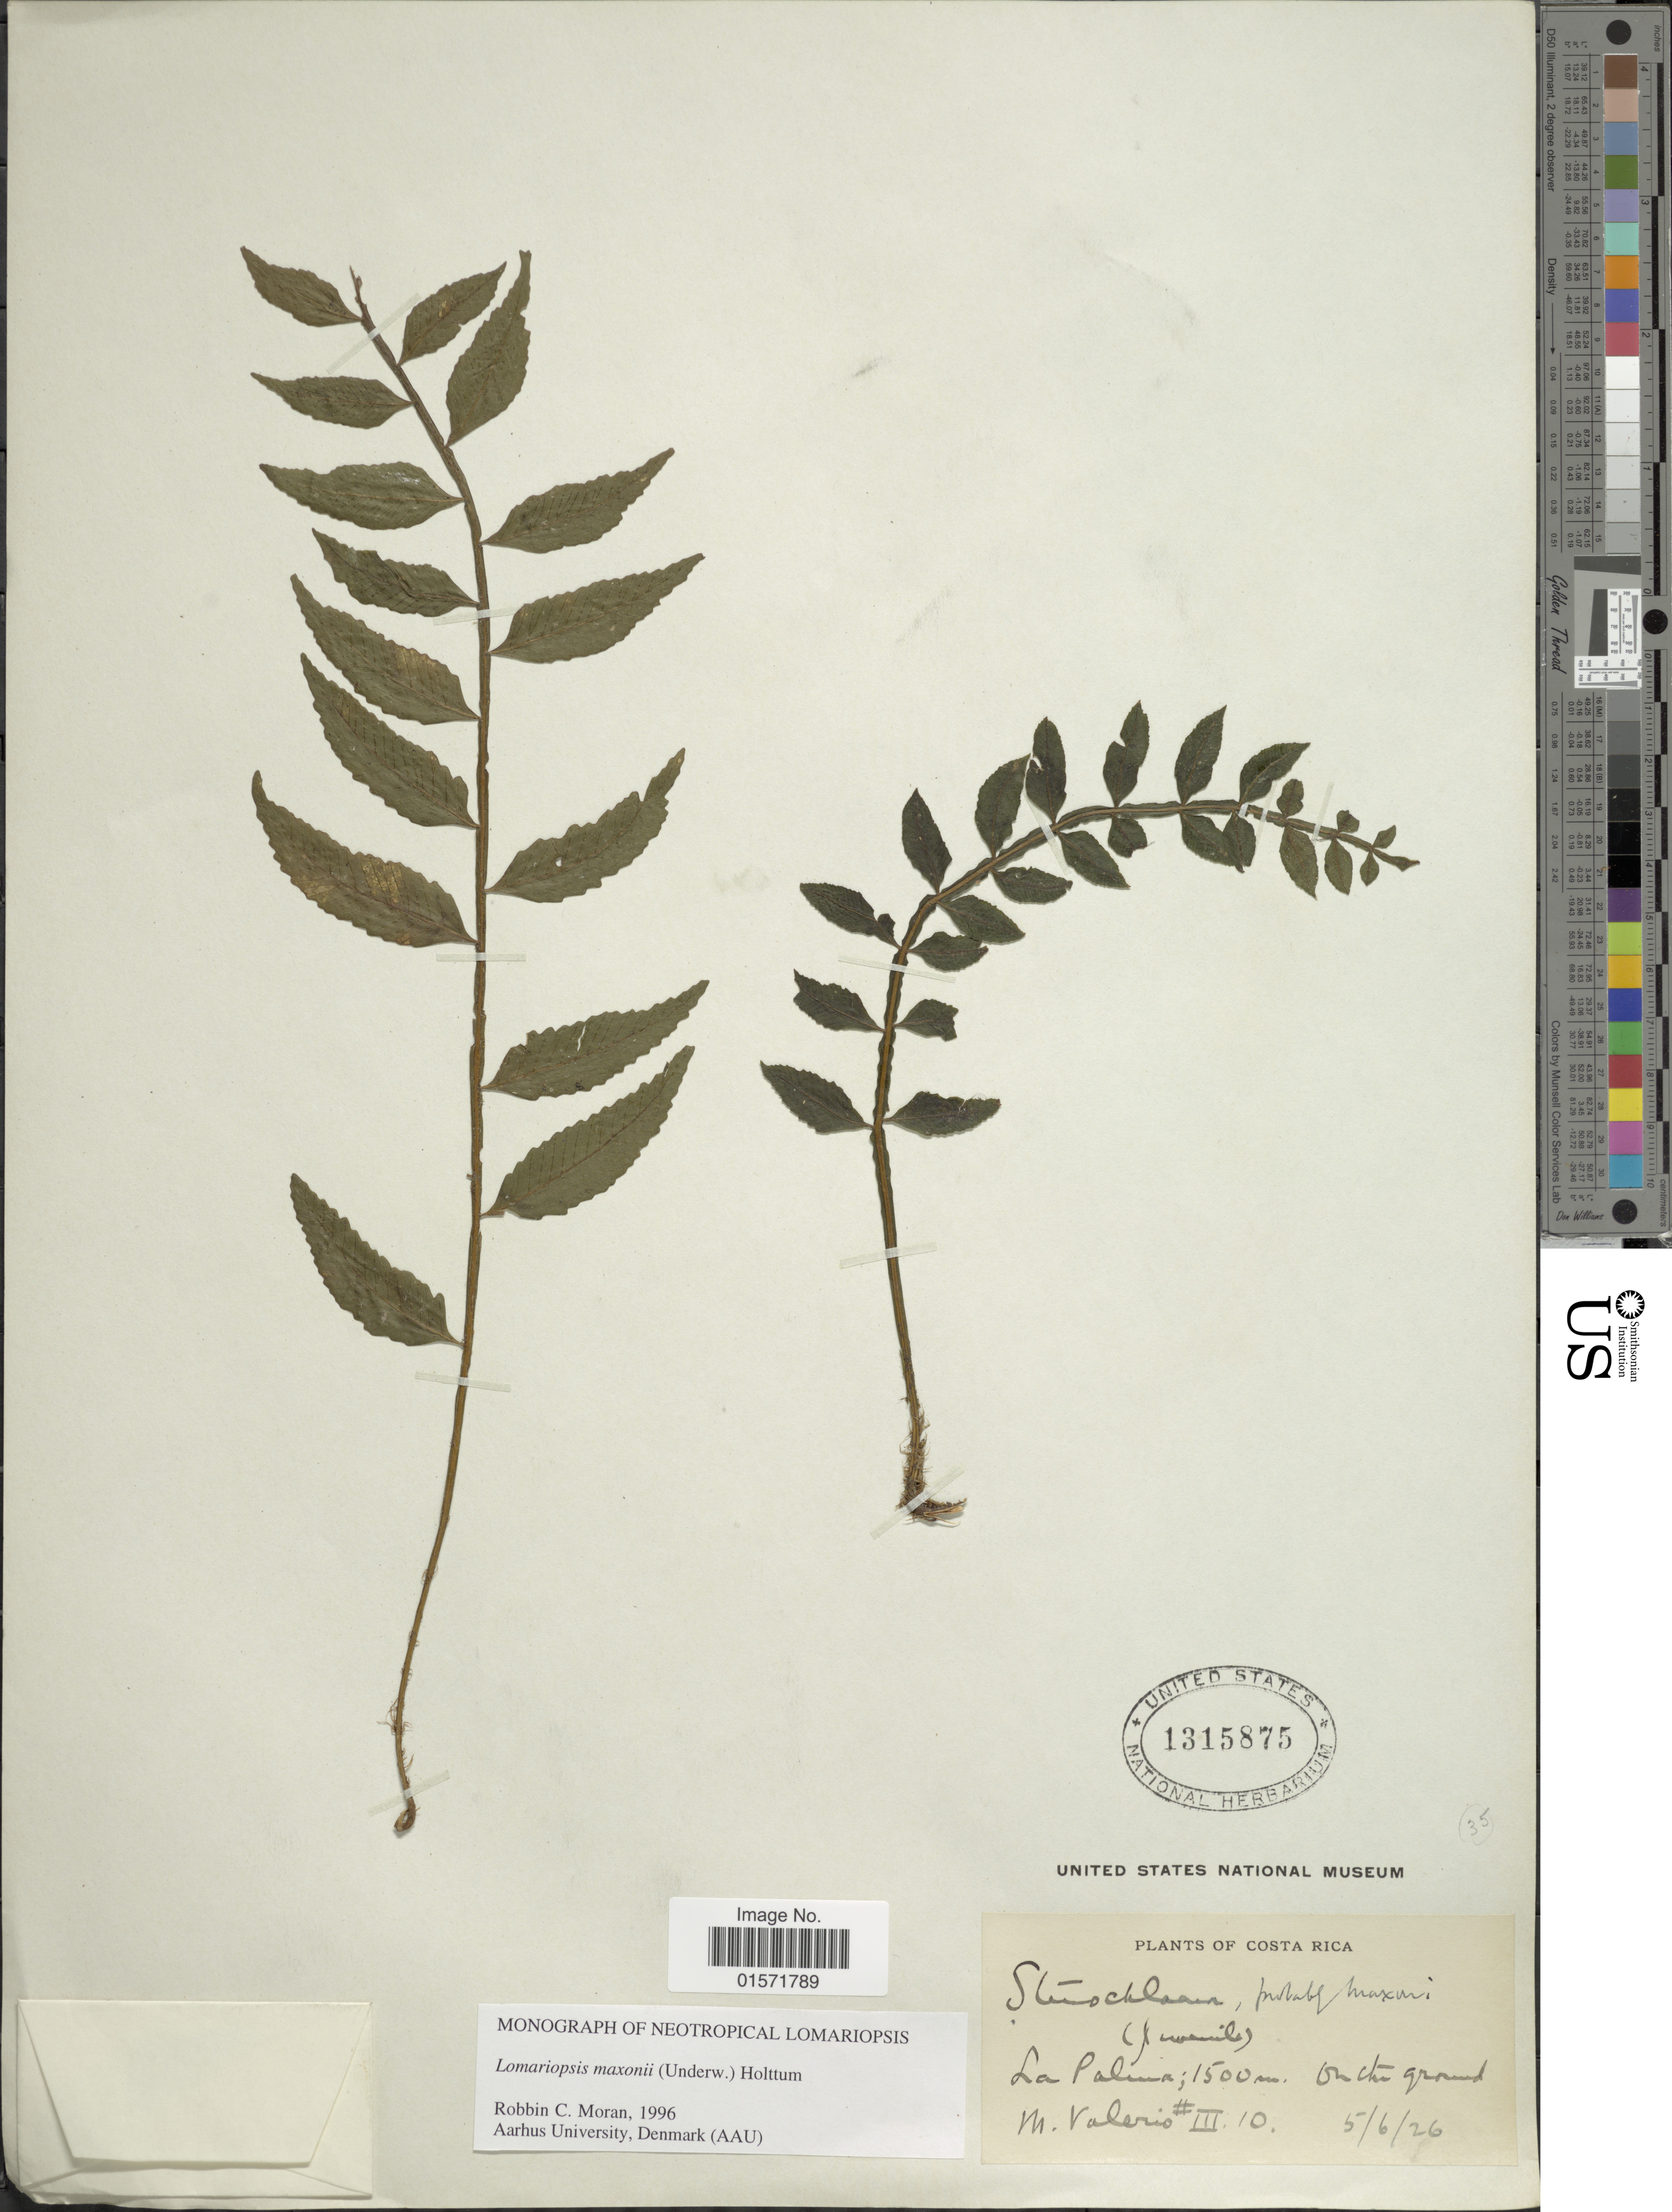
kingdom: Plantae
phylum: Tracheophyta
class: Polypodiopsida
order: Polypodiales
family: Lomariopsidaceae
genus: Lomariopsis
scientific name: Lomariopsis maxonii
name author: (Underw.) Holttum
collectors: M. Valerio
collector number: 10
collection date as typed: Transcribed d/m/y: 5/6/26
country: Costa Rica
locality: La Palma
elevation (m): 1500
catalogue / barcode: US 1315875